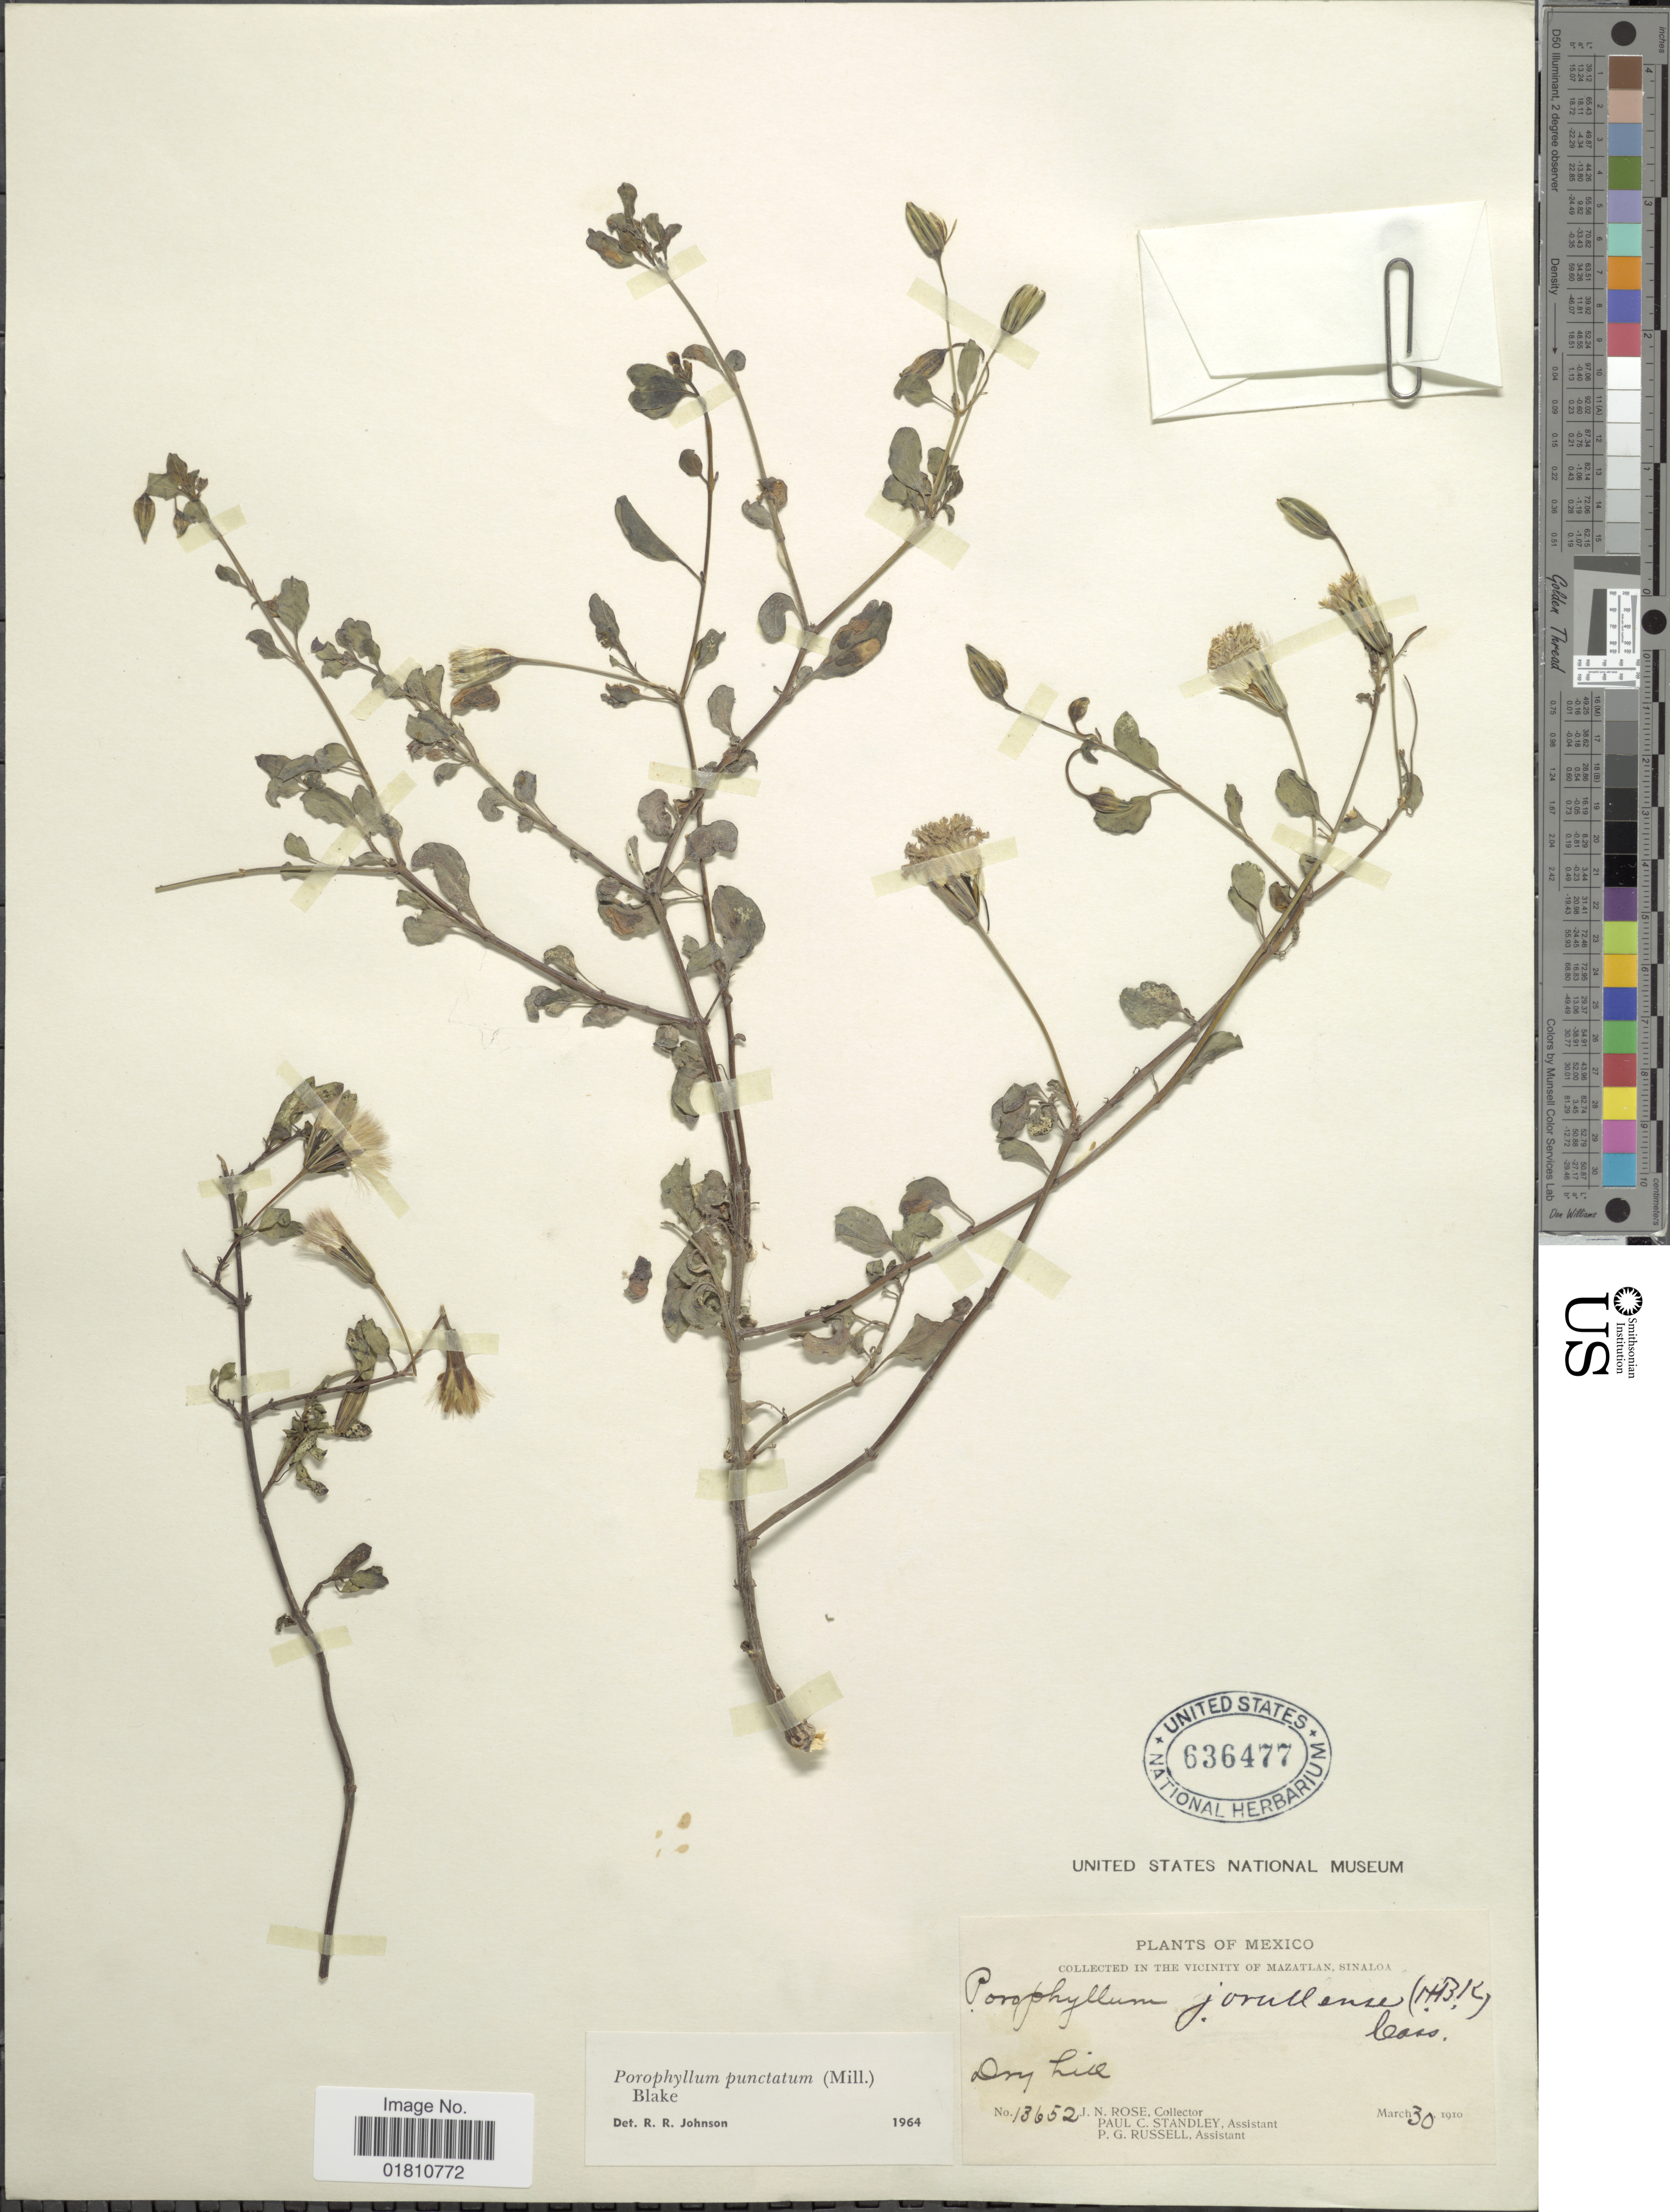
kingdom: Plantae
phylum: Tracheophyta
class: Magnoliopsida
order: Asterales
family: Asteraceae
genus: Porophyllum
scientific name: Porophyllum punctatum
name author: (Mill.) S.F. Blake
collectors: J. N. Rose, P. C. Standley & P. G. Russell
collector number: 13652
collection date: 1910-03-30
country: Mexico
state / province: Sinaloa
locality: Vicinity of Mazatlan, dry hill.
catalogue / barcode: US 636477